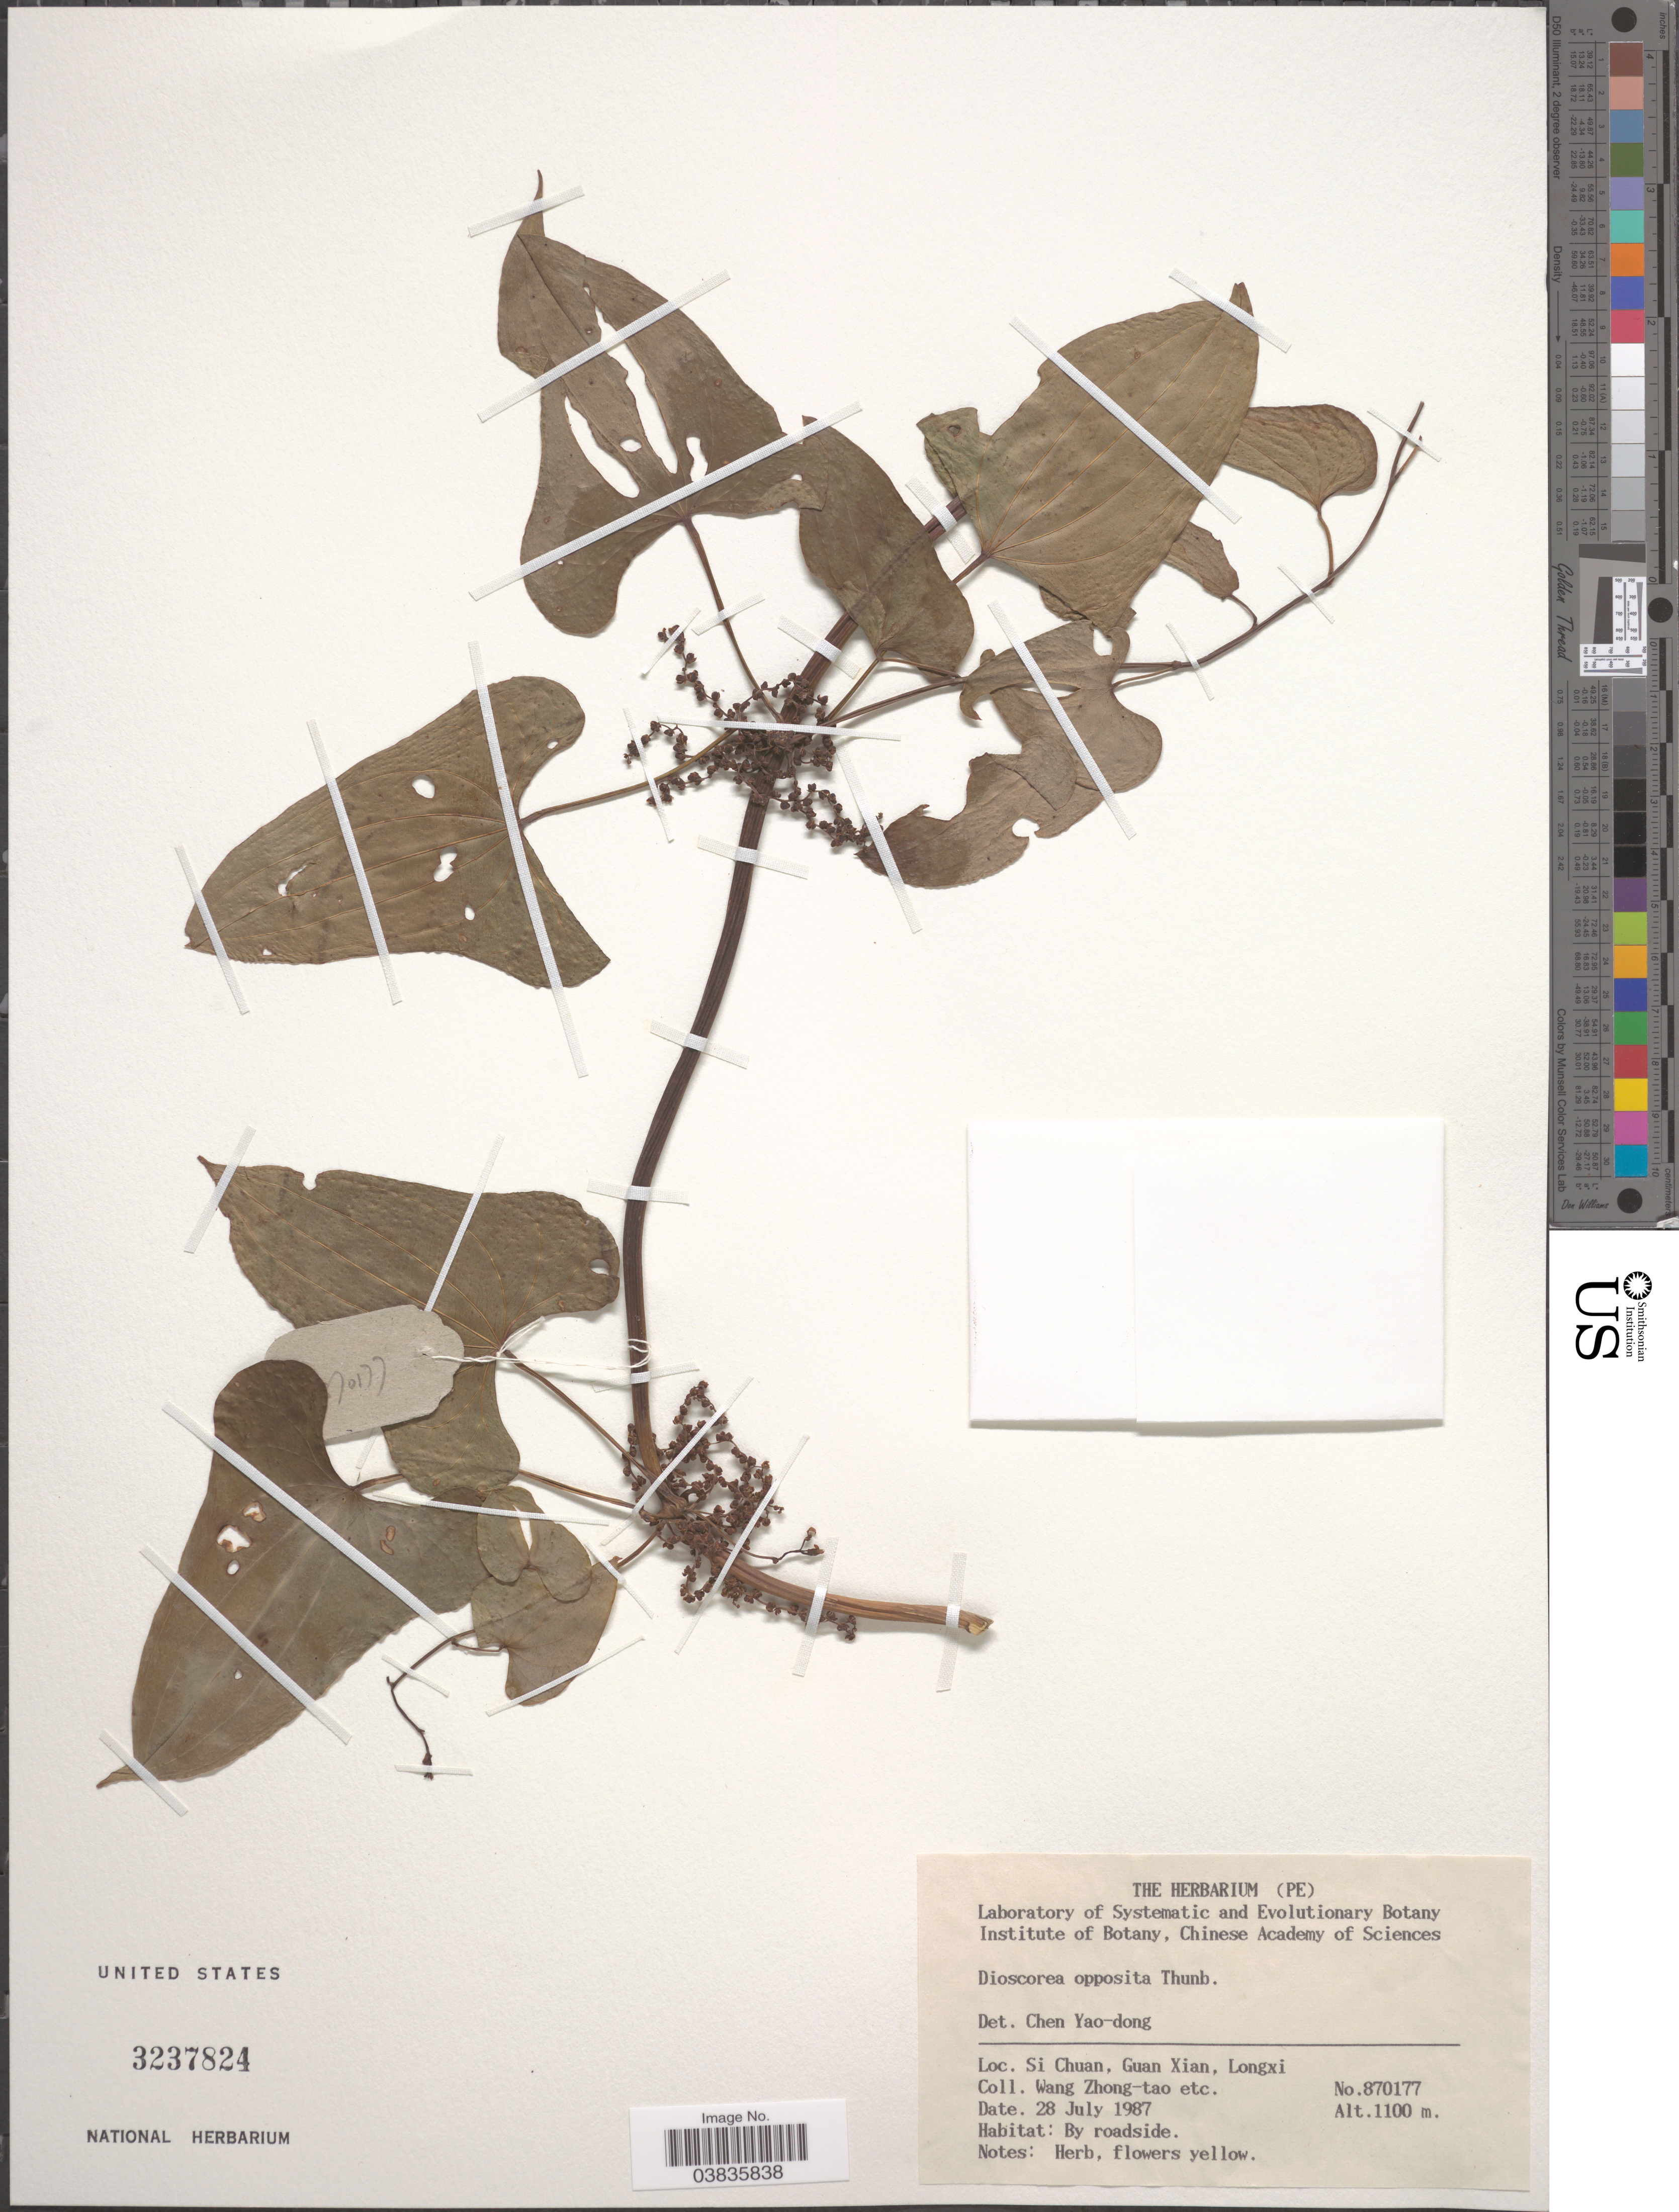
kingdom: Plantae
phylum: Tracheophyta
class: Liliopsida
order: Dioscoreales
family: Dioscoreaceae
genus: Dioscorea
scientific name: Dioscorea opposita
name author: Thunb.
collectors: W. Zhong-Tao & et al.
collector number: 870177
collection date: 1987-07-28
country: China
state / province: Sichuan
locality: Si Chuan, Guan Xian, Longxi.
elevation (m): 1100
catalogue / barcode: US 3237824